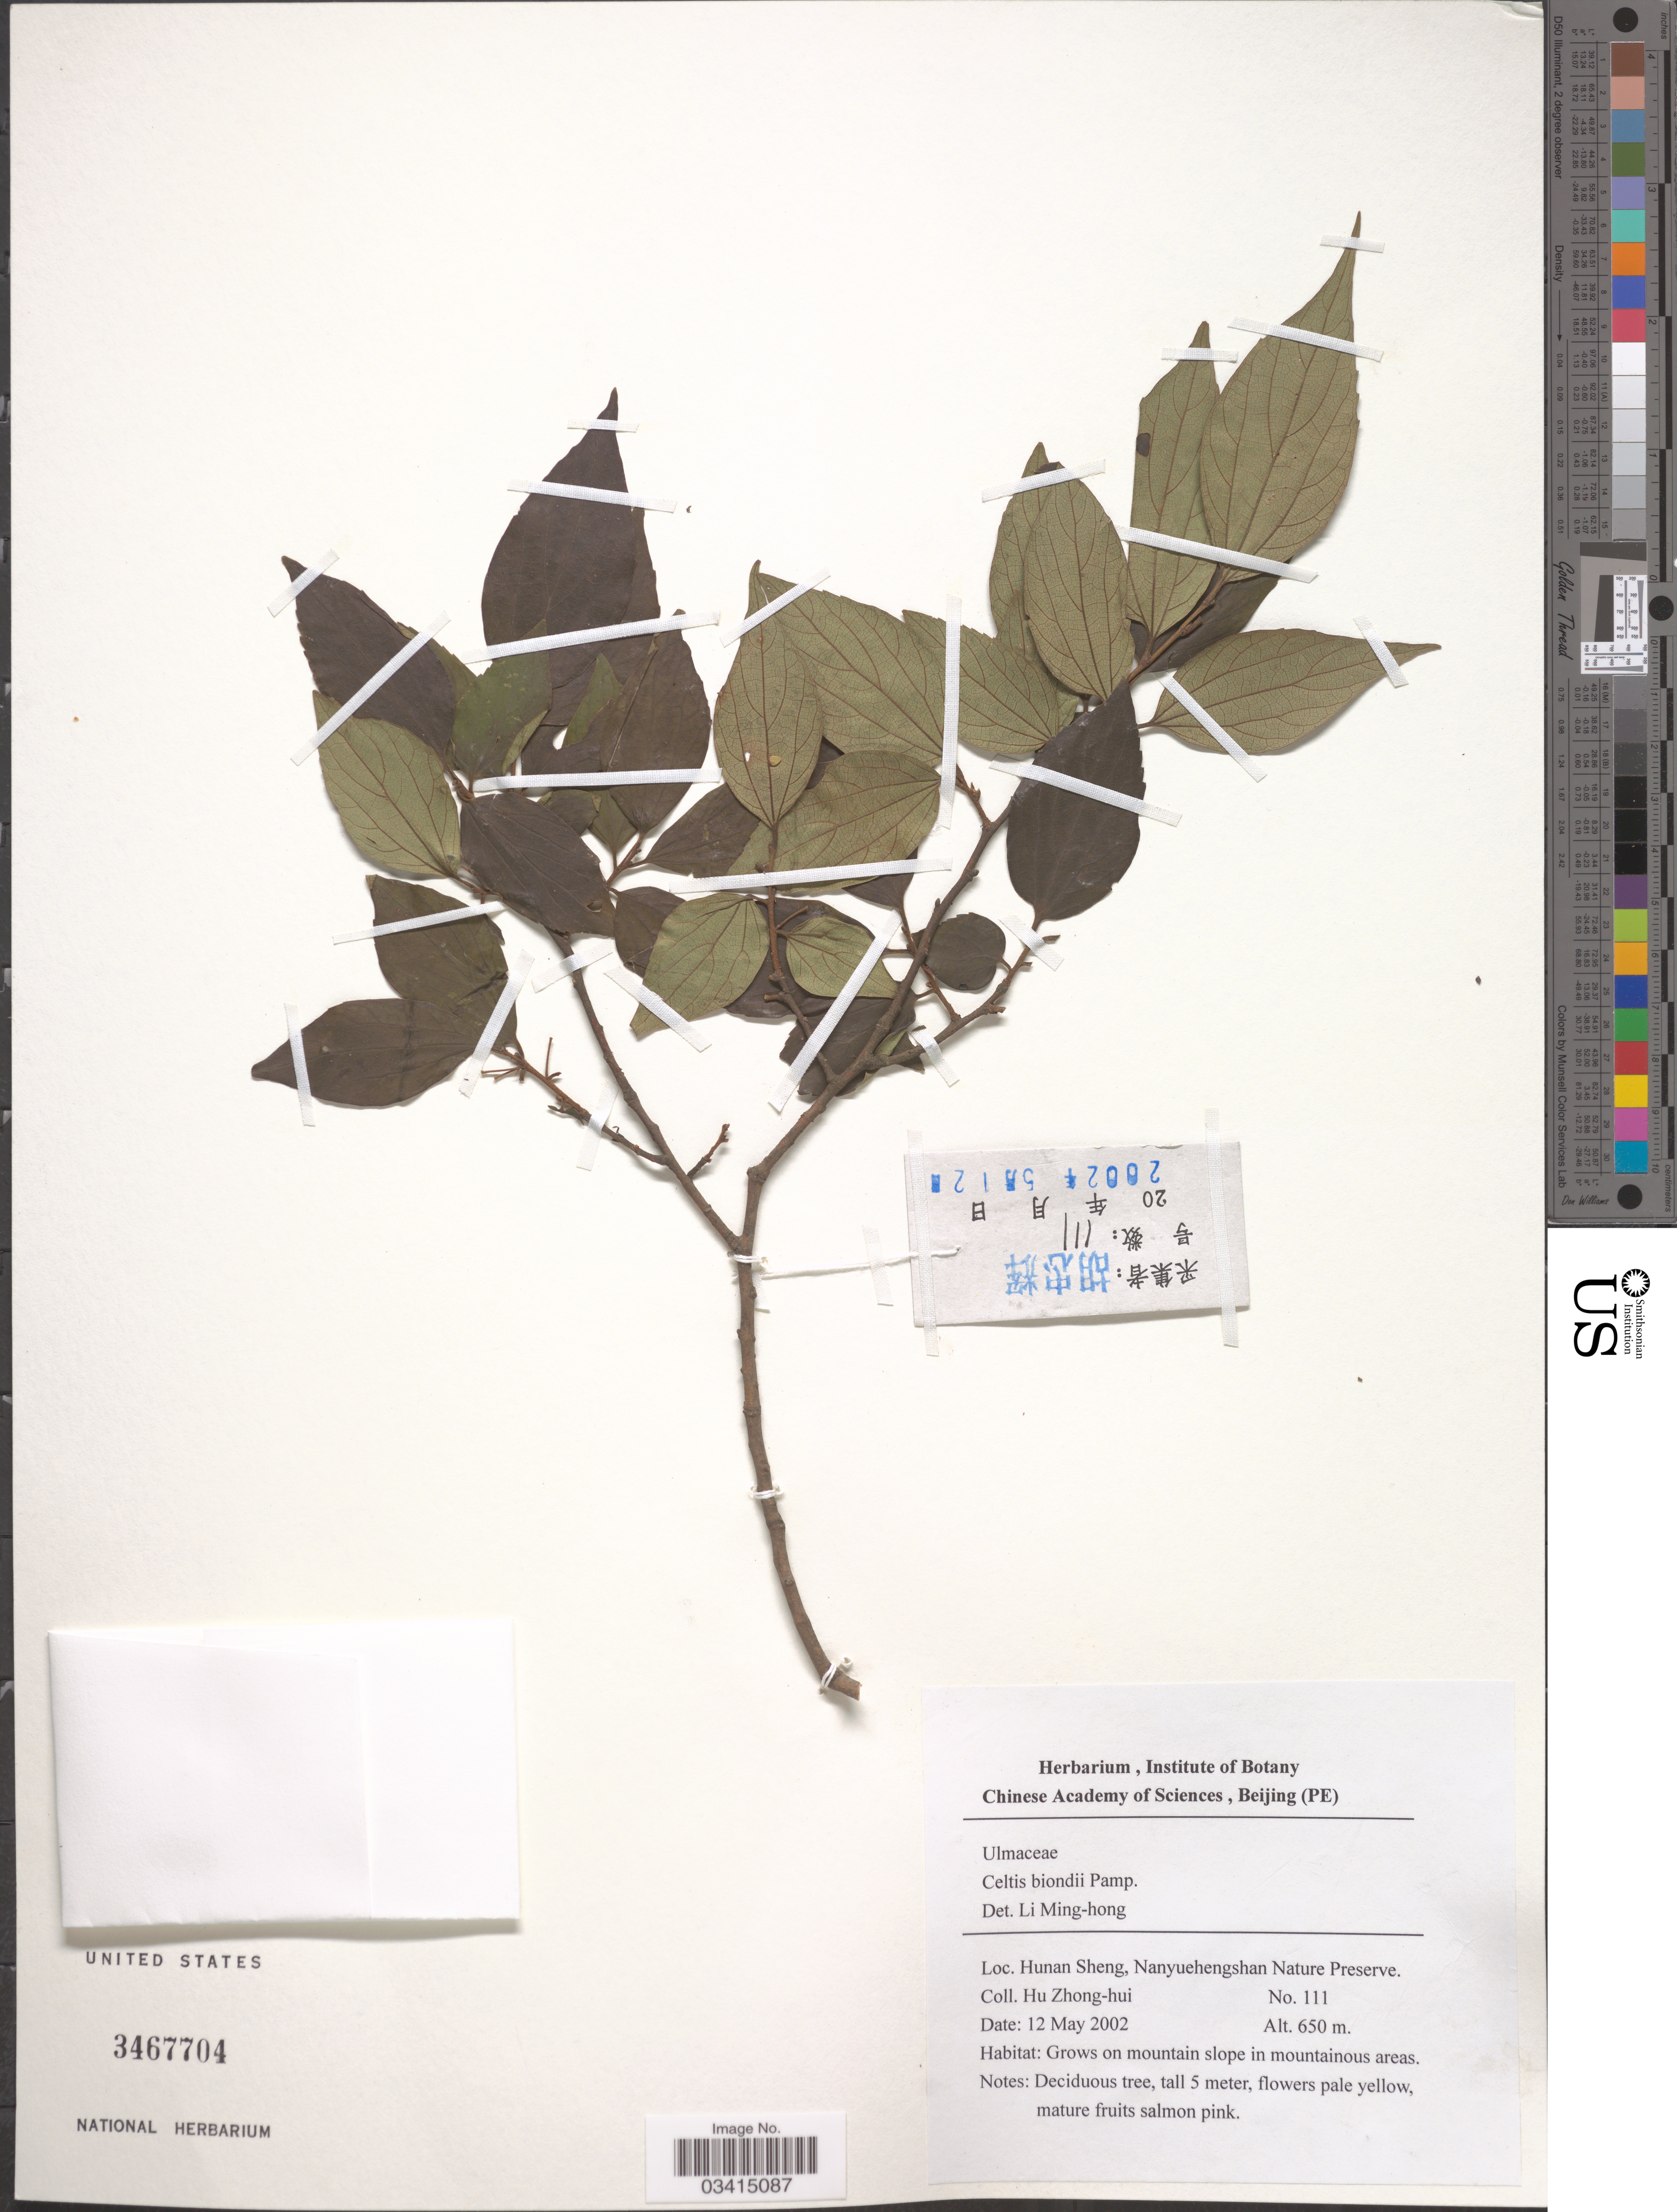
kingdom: Plantae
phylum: Tracheophyta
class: Magnoliopsida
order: Rosales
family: Cannabaceae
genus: Celtis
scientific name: Celtis biondii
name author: Pamp.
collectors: Z. H. Hu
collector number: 111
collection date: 2002-05-12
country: China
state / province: Hunan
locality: Hunan Sheng, Nanyuehengshan Nature Preserve.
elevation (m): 650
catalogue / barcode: US 3467704